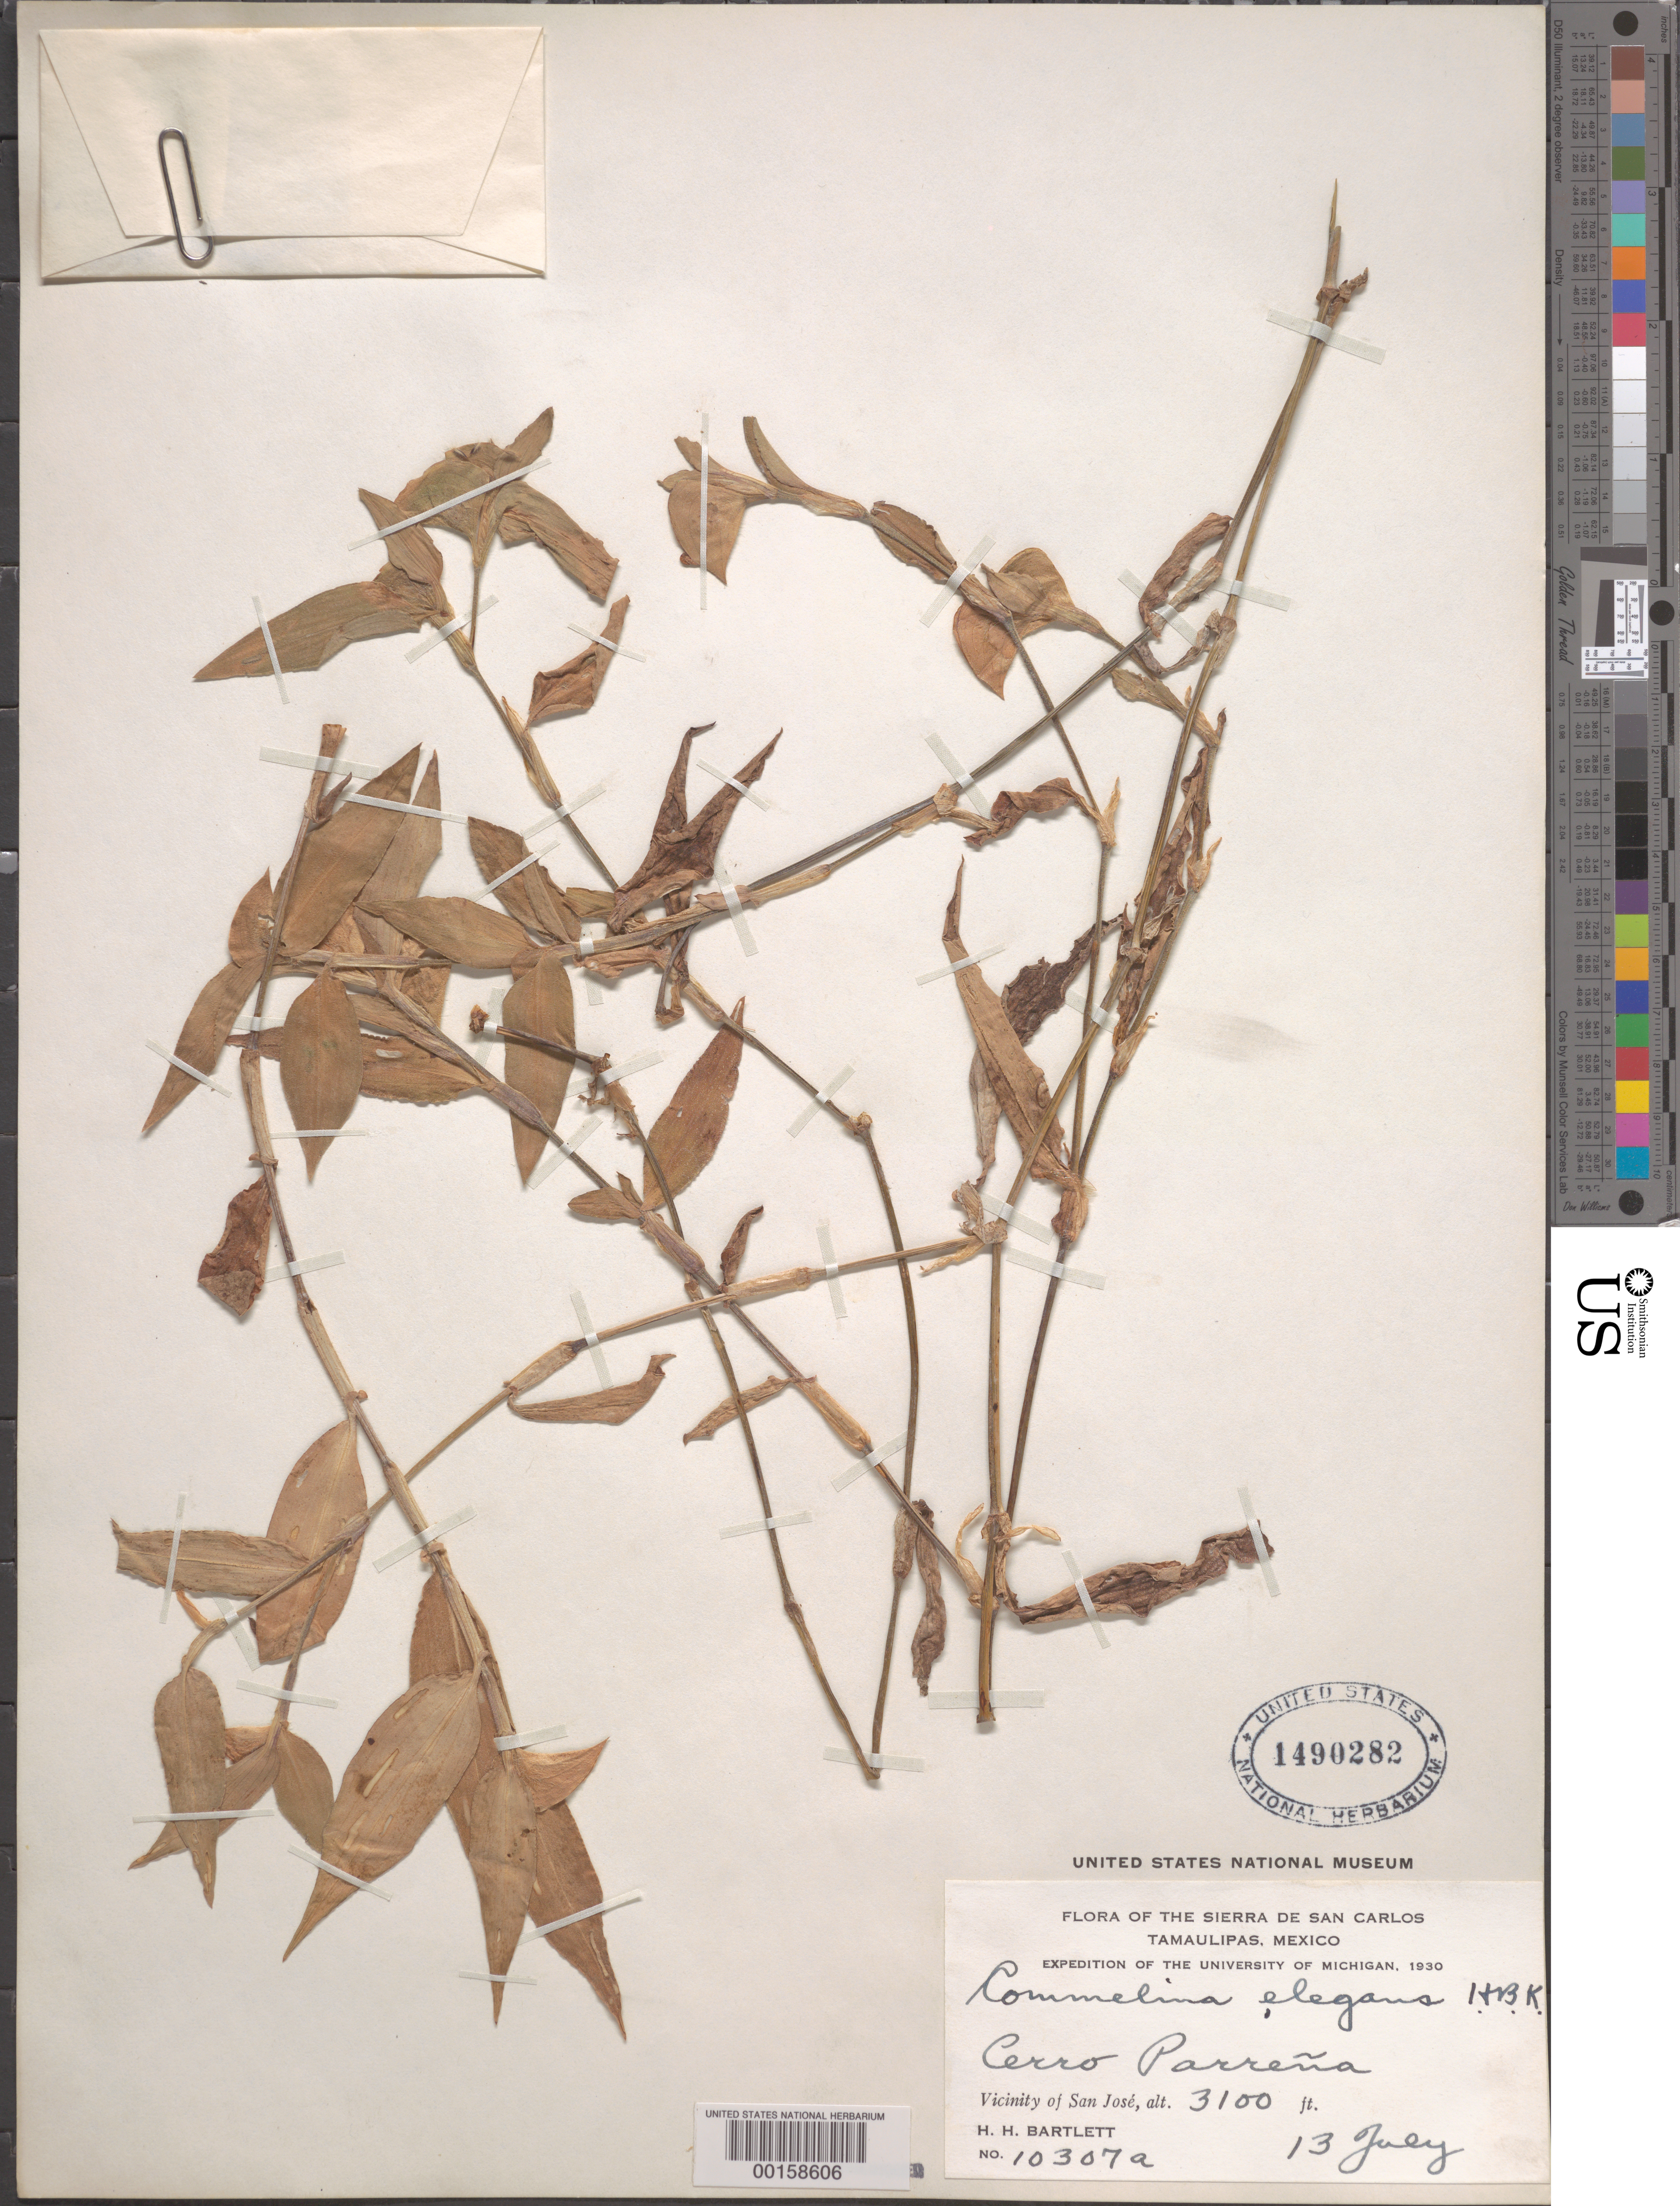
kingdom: Plantae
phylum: Tracheophyta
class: Liliopsida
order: Commelinales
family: Commelinaceae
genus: Commelina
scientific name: Commelina erecta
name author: L.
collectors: H. H. Bartlett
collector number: A10307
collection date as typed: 13 Jul 1930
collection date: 1930-07-13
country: Mexico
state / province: Tamaulipas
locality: Cerro parrena; near San Jose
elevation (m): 946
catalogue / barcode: US 1490282